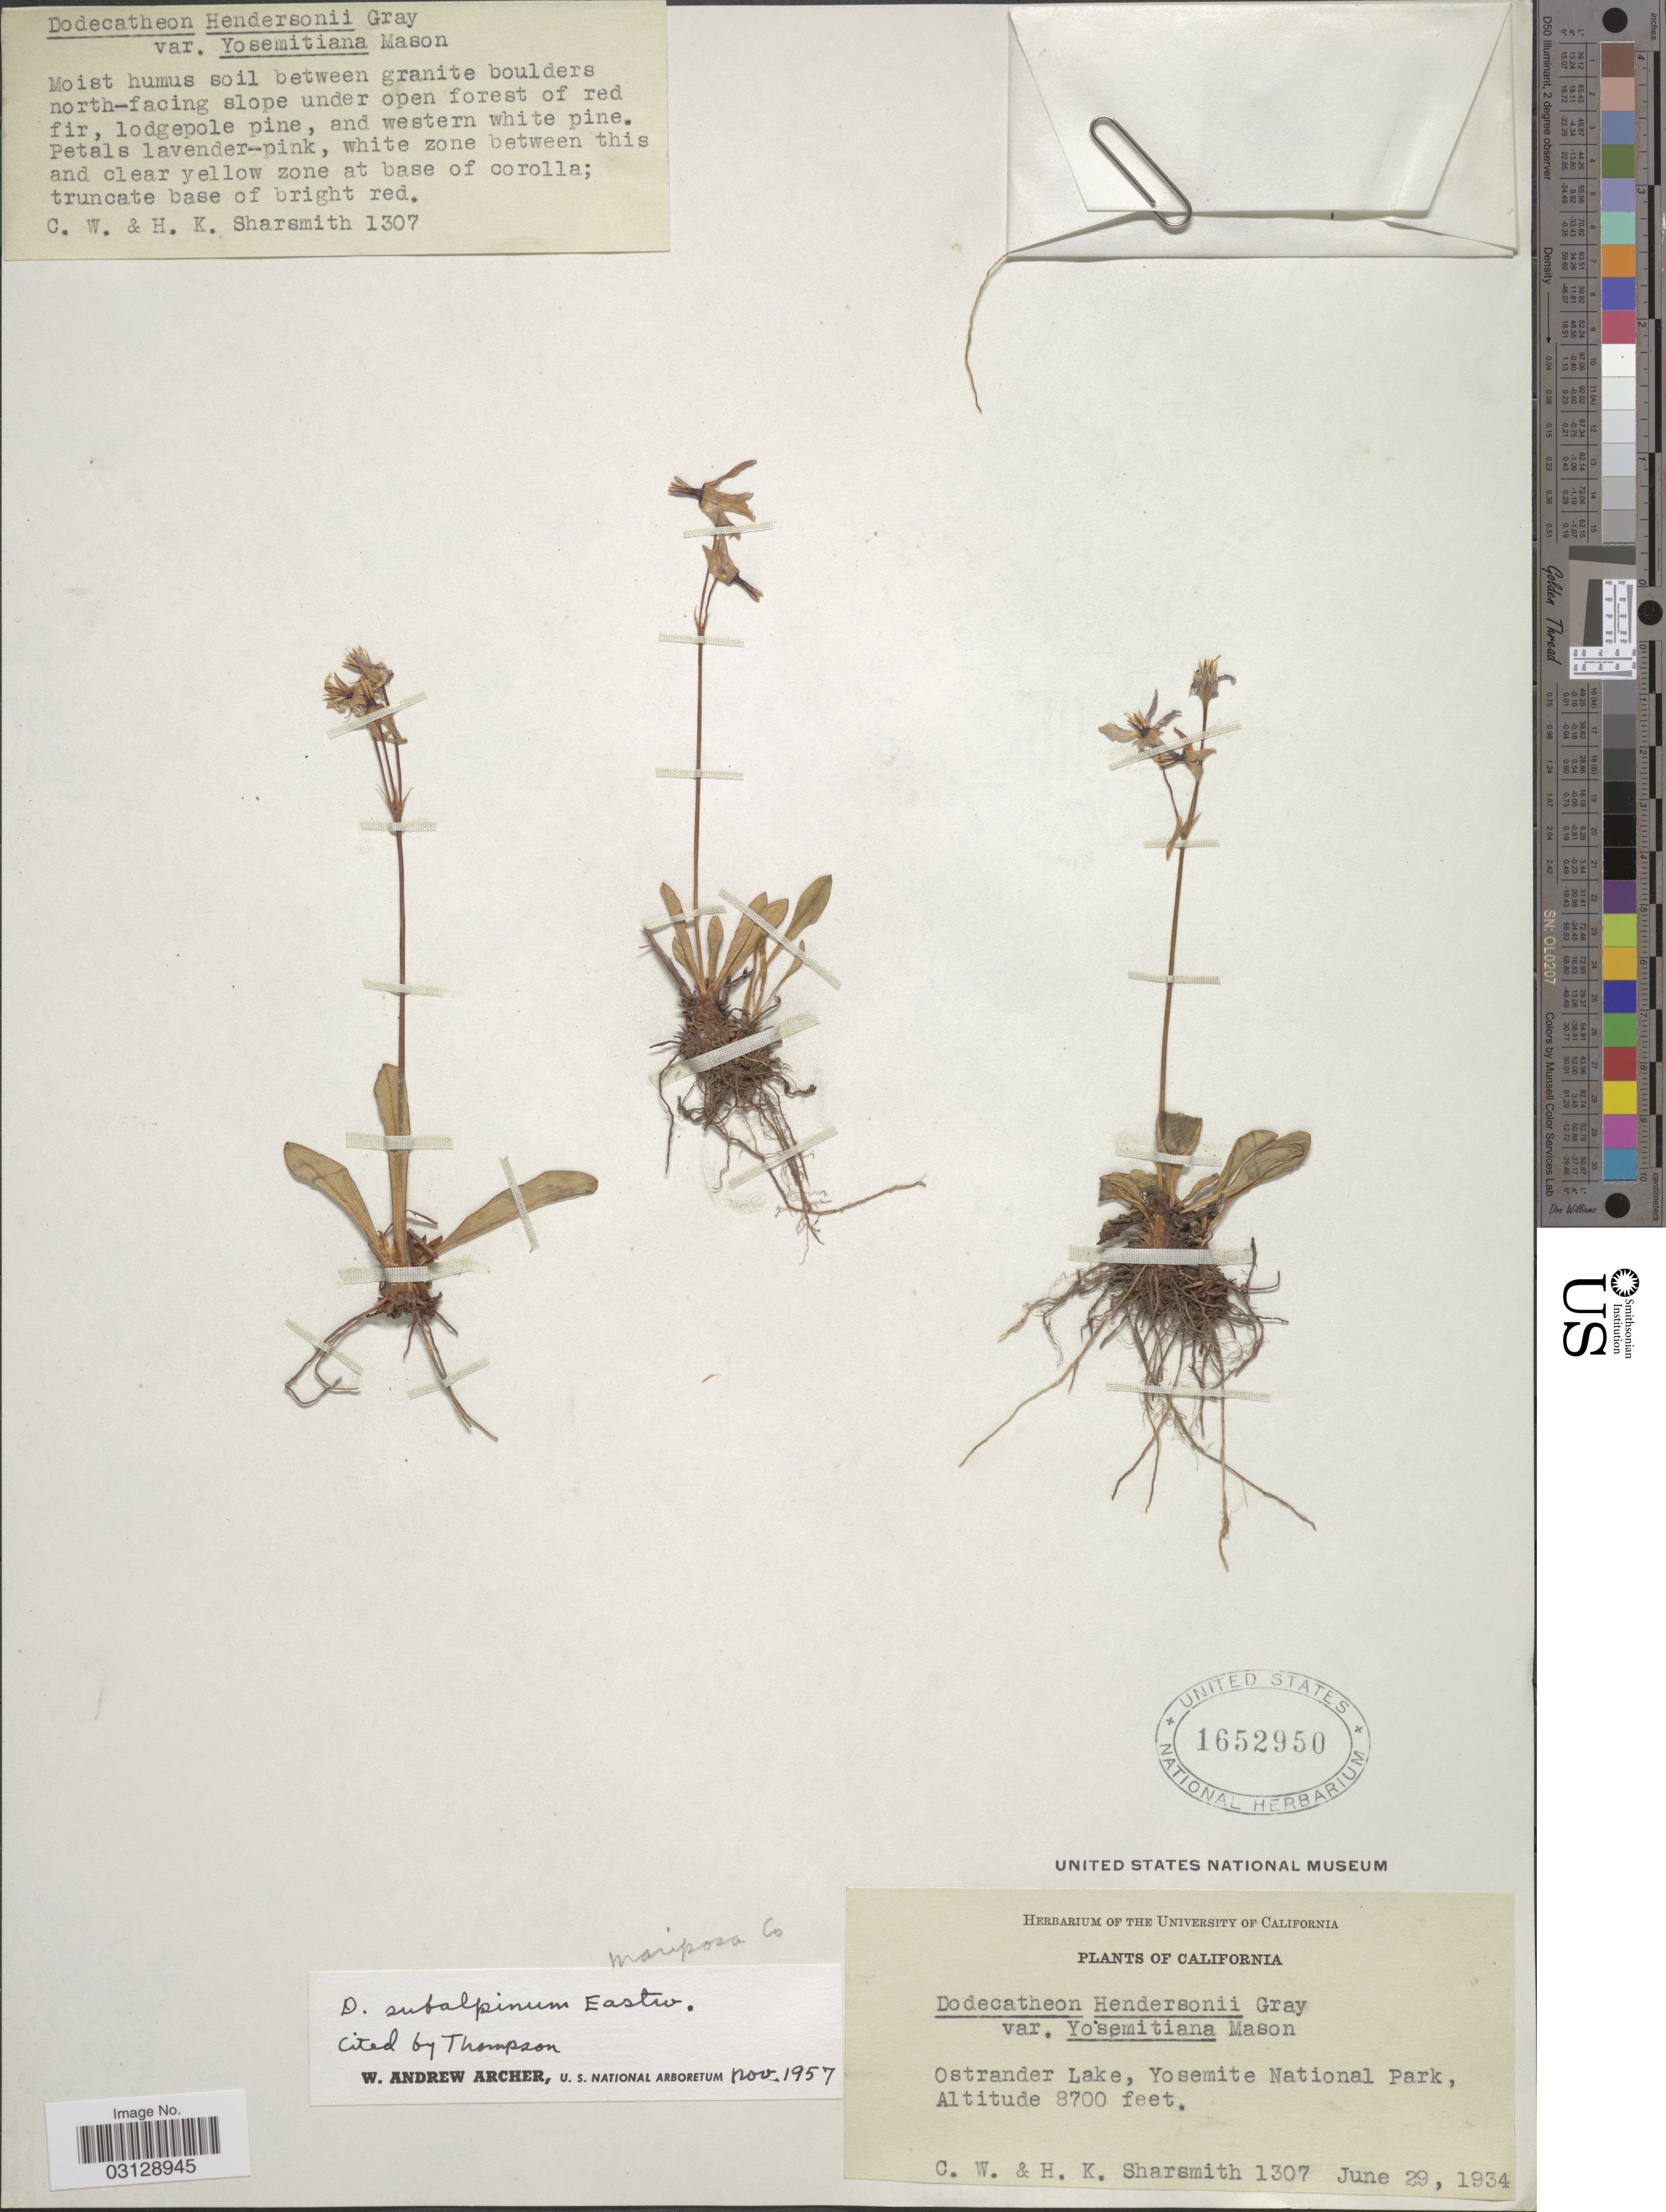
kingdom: Plantae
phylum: Tracheophyta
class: Magnoliopsida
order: Ericales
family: Primulaceae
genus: Dodecatheon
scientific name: Dodecatheon subalpinum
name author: Eastw.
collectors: C. Sharsmith & H. Sharsmith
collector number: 1307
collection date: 1934-06-29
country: United States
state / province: California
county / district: Mariposa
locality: Ostrander Lake, Yosemite National Park. Mariposa Co.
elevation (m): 2652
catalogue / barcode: US 1652950